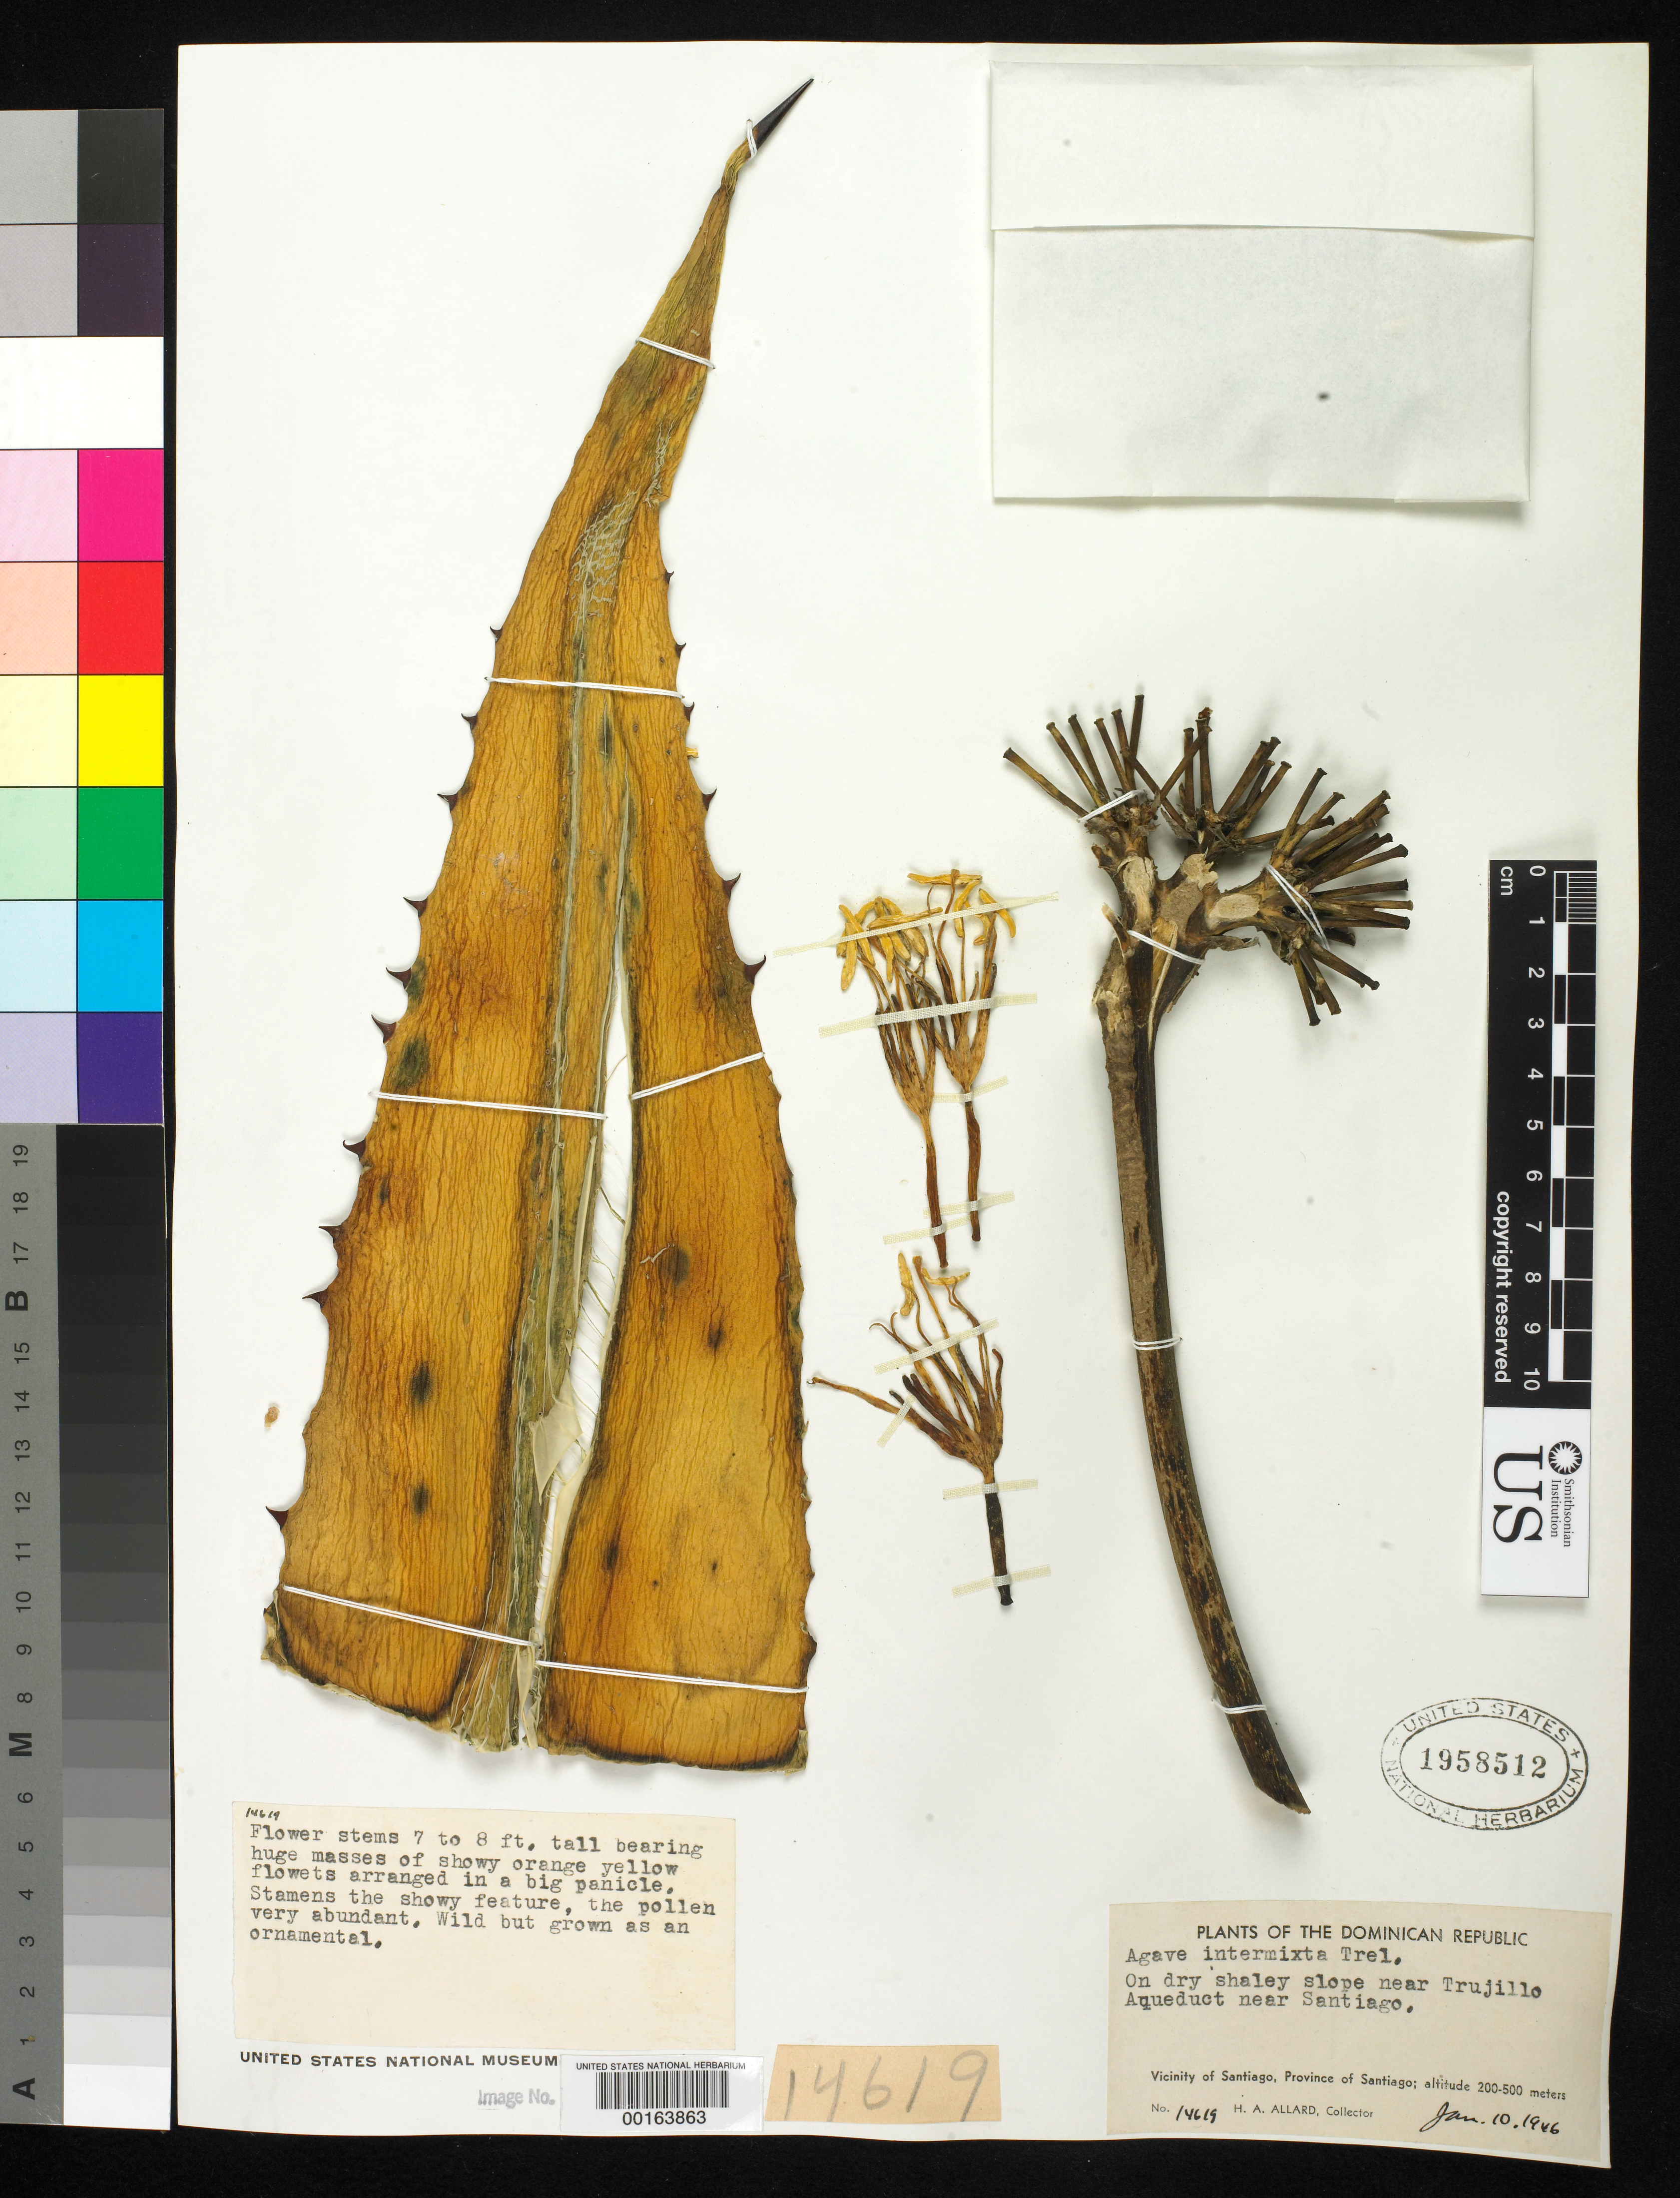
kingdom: Plantae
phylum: Tracheophyta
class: Liliopsida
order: Asparagales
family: Asparagaceae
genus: Agave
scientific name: Agave intermixta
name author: Trel.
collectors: H. A. Allard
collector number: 14619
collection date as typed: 10 Jan 1946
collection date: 1946-01-10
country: Dominican Republic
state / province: Santiago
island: Hispaniola Island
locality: Near trujillo aqueduct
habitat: Dry shaley slope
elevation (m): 200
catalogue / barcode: US 1958512